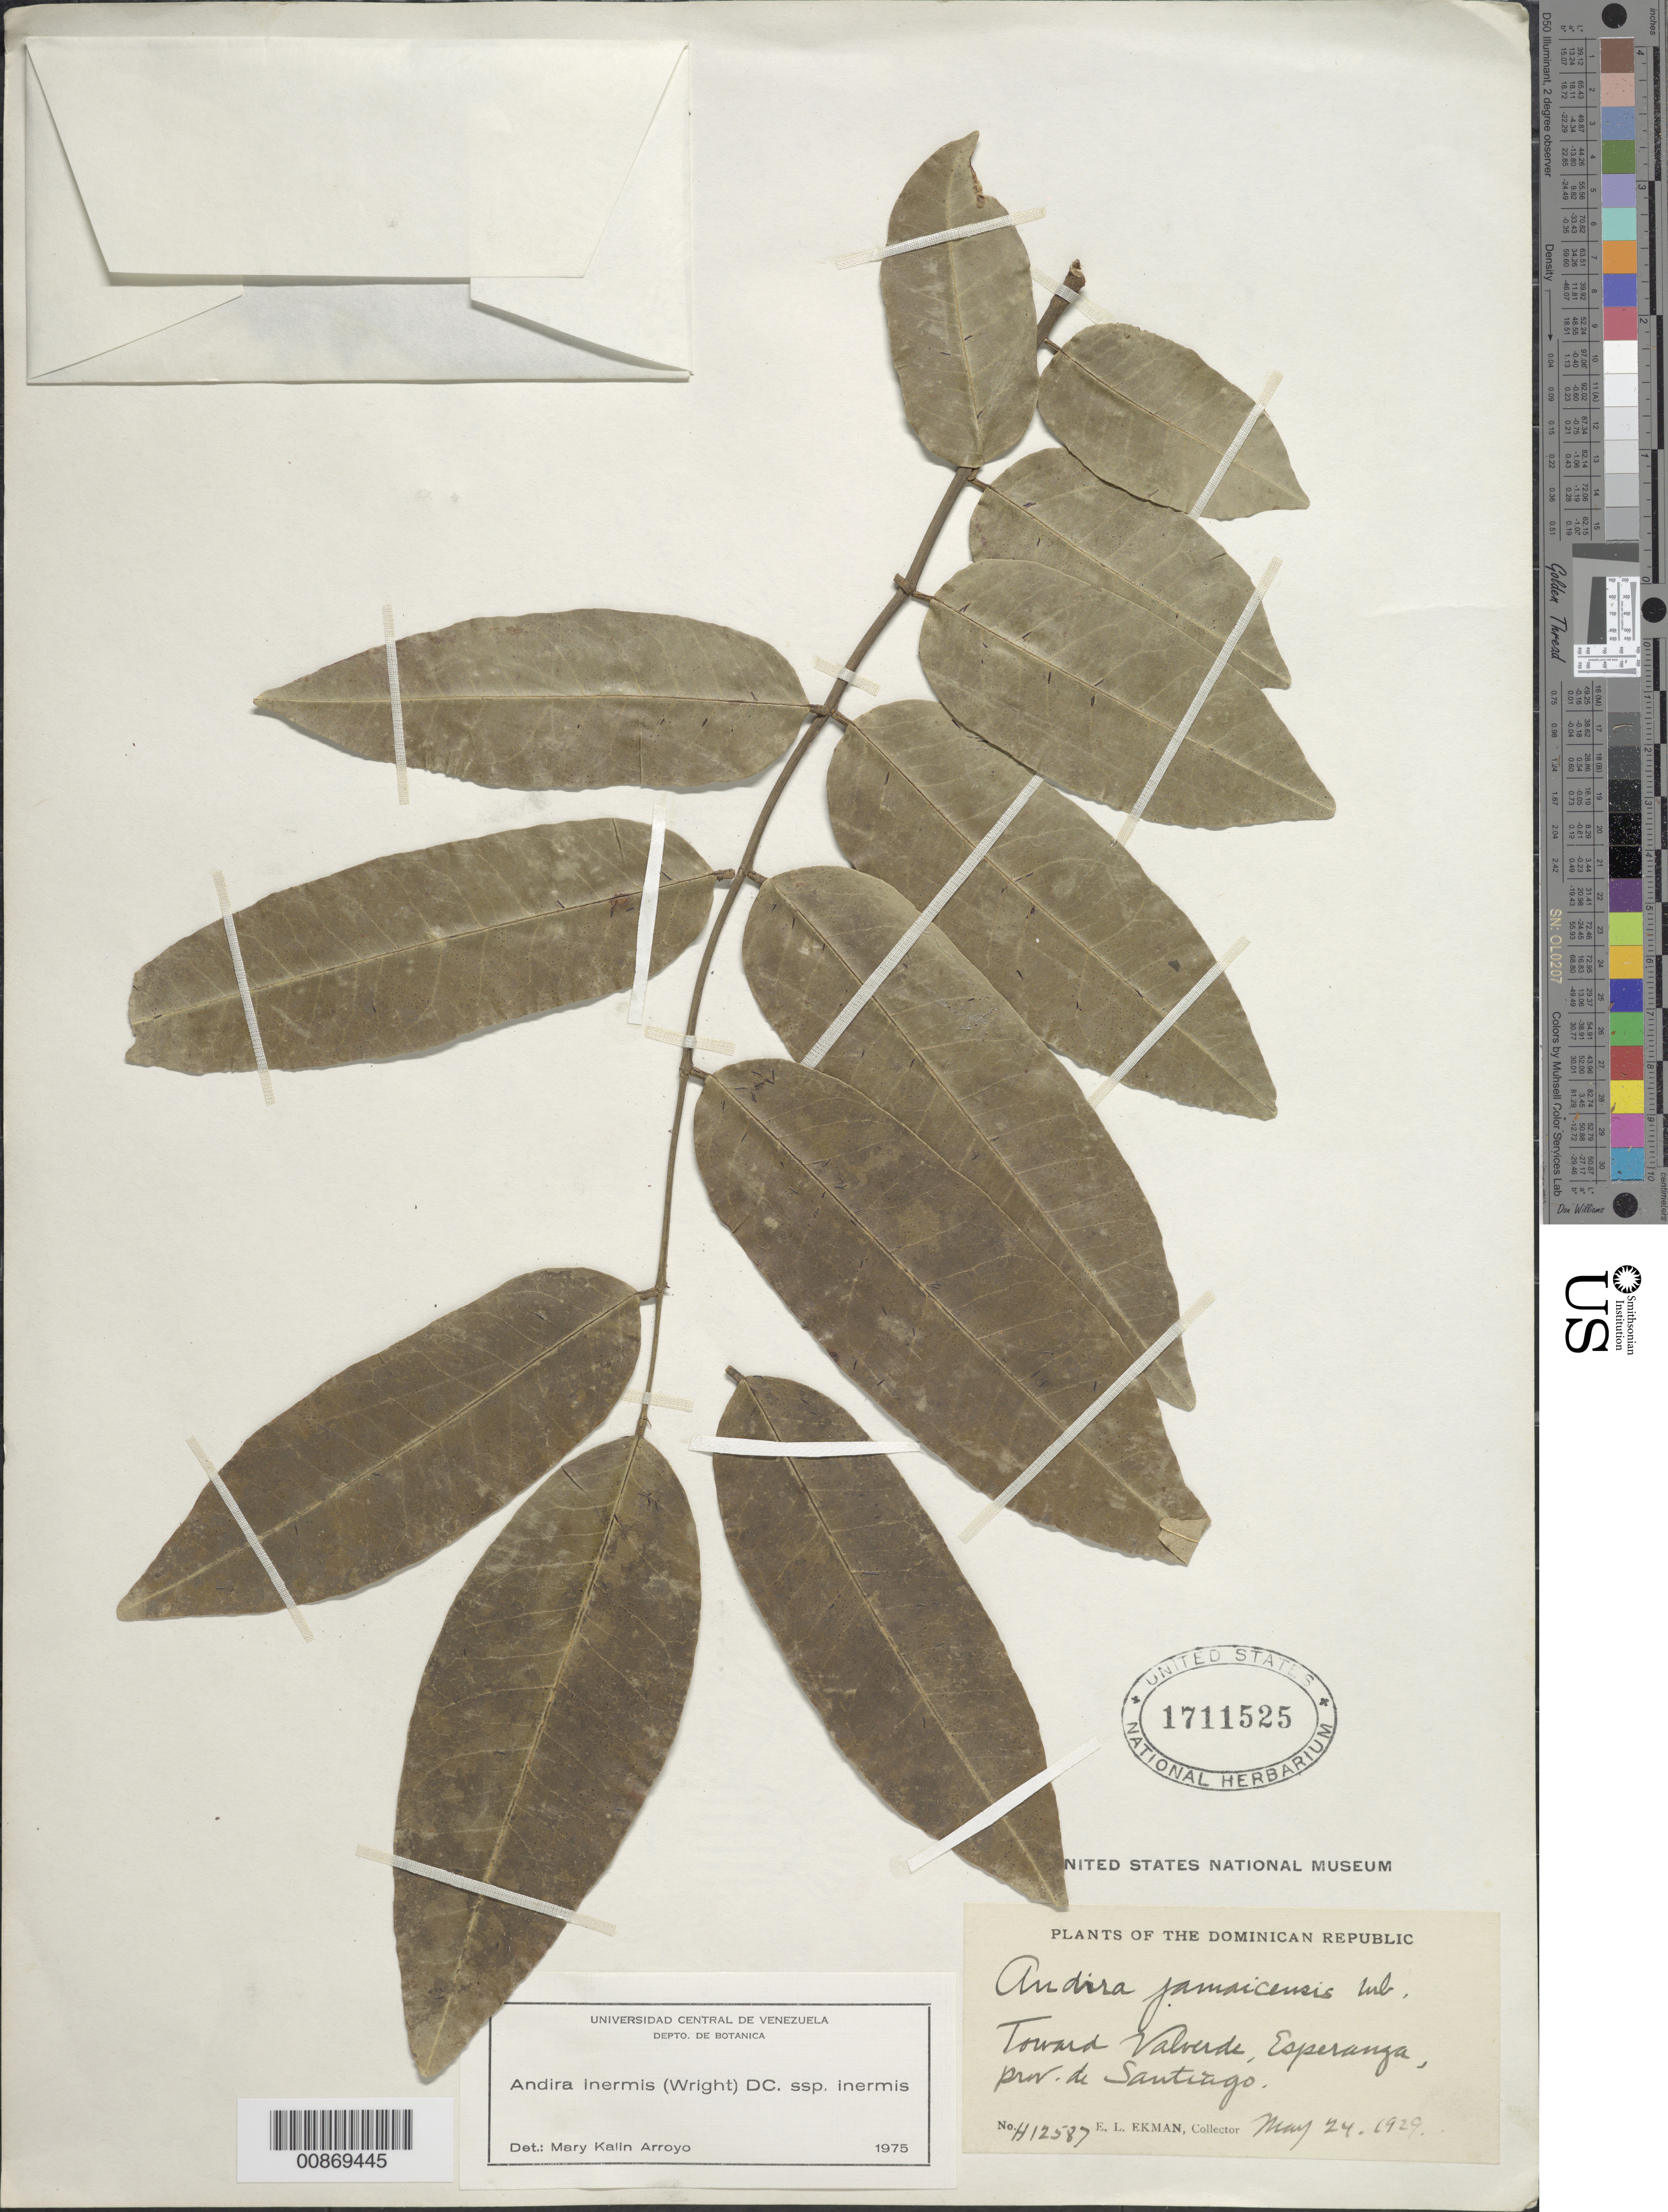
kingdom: Plantae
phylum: Tracheophyta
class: Magnoliopsida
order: Fabales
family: Fabaceae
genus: Andira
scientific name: Andira inermis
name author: (W. Wright) Kunth ex DC.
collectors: E. L. Ekman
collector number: H 12587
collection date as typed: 24 May 1929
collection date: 1929-05-24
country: Dominican Republic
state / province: Santiago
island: Hispaniola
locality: Toward Valverde, Esperanza.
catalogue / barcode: US 1711525